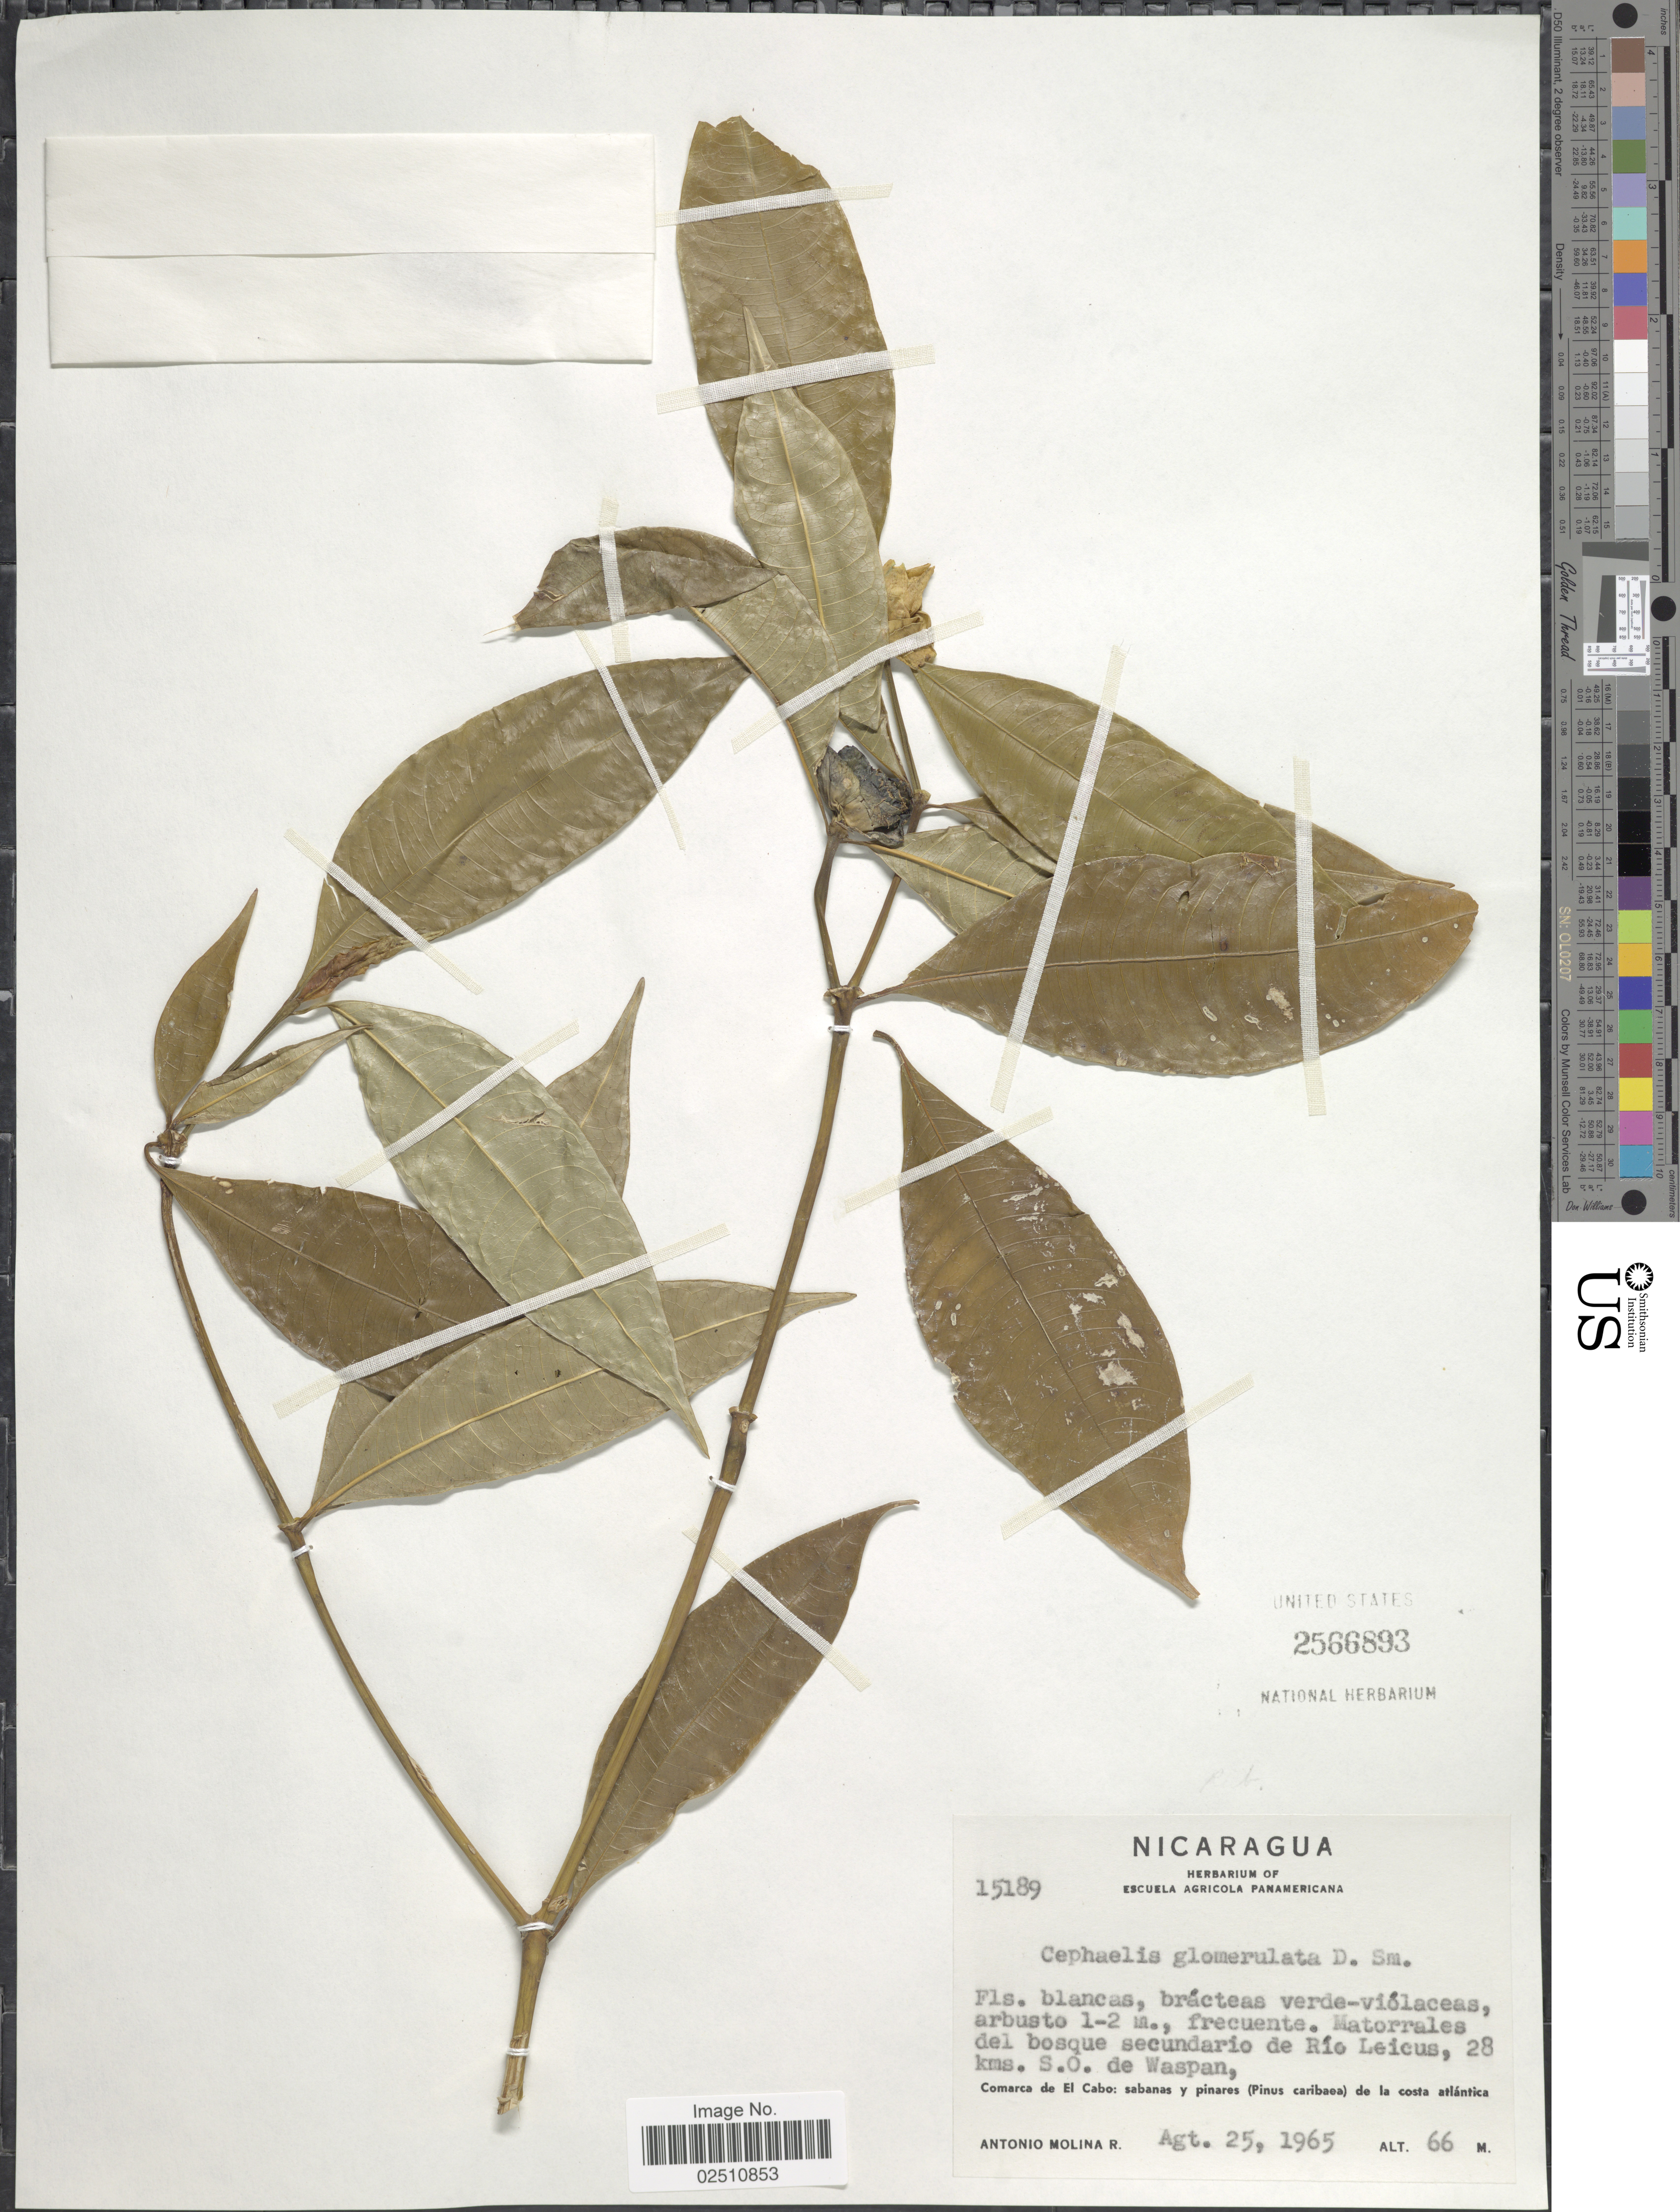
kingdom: Plantae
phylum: Tracheophyta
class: Magnoliopsida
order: Gentianales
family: Rubiaceae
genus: Psychotria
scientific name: Psychotria glomerulata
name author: (Donn. Sm.) Steyerm.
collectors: A. Molina R.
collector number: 15189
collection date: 1965-08-25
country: Nicaragua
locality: Matorrales del bosque secundario de Ri oLecius, 28 kms. S.O. de Waspan, Comarca de El Cabo: sabanas y pinares (Pino caribae) de la costa atlantica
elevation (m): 66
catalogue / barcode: US 2566893